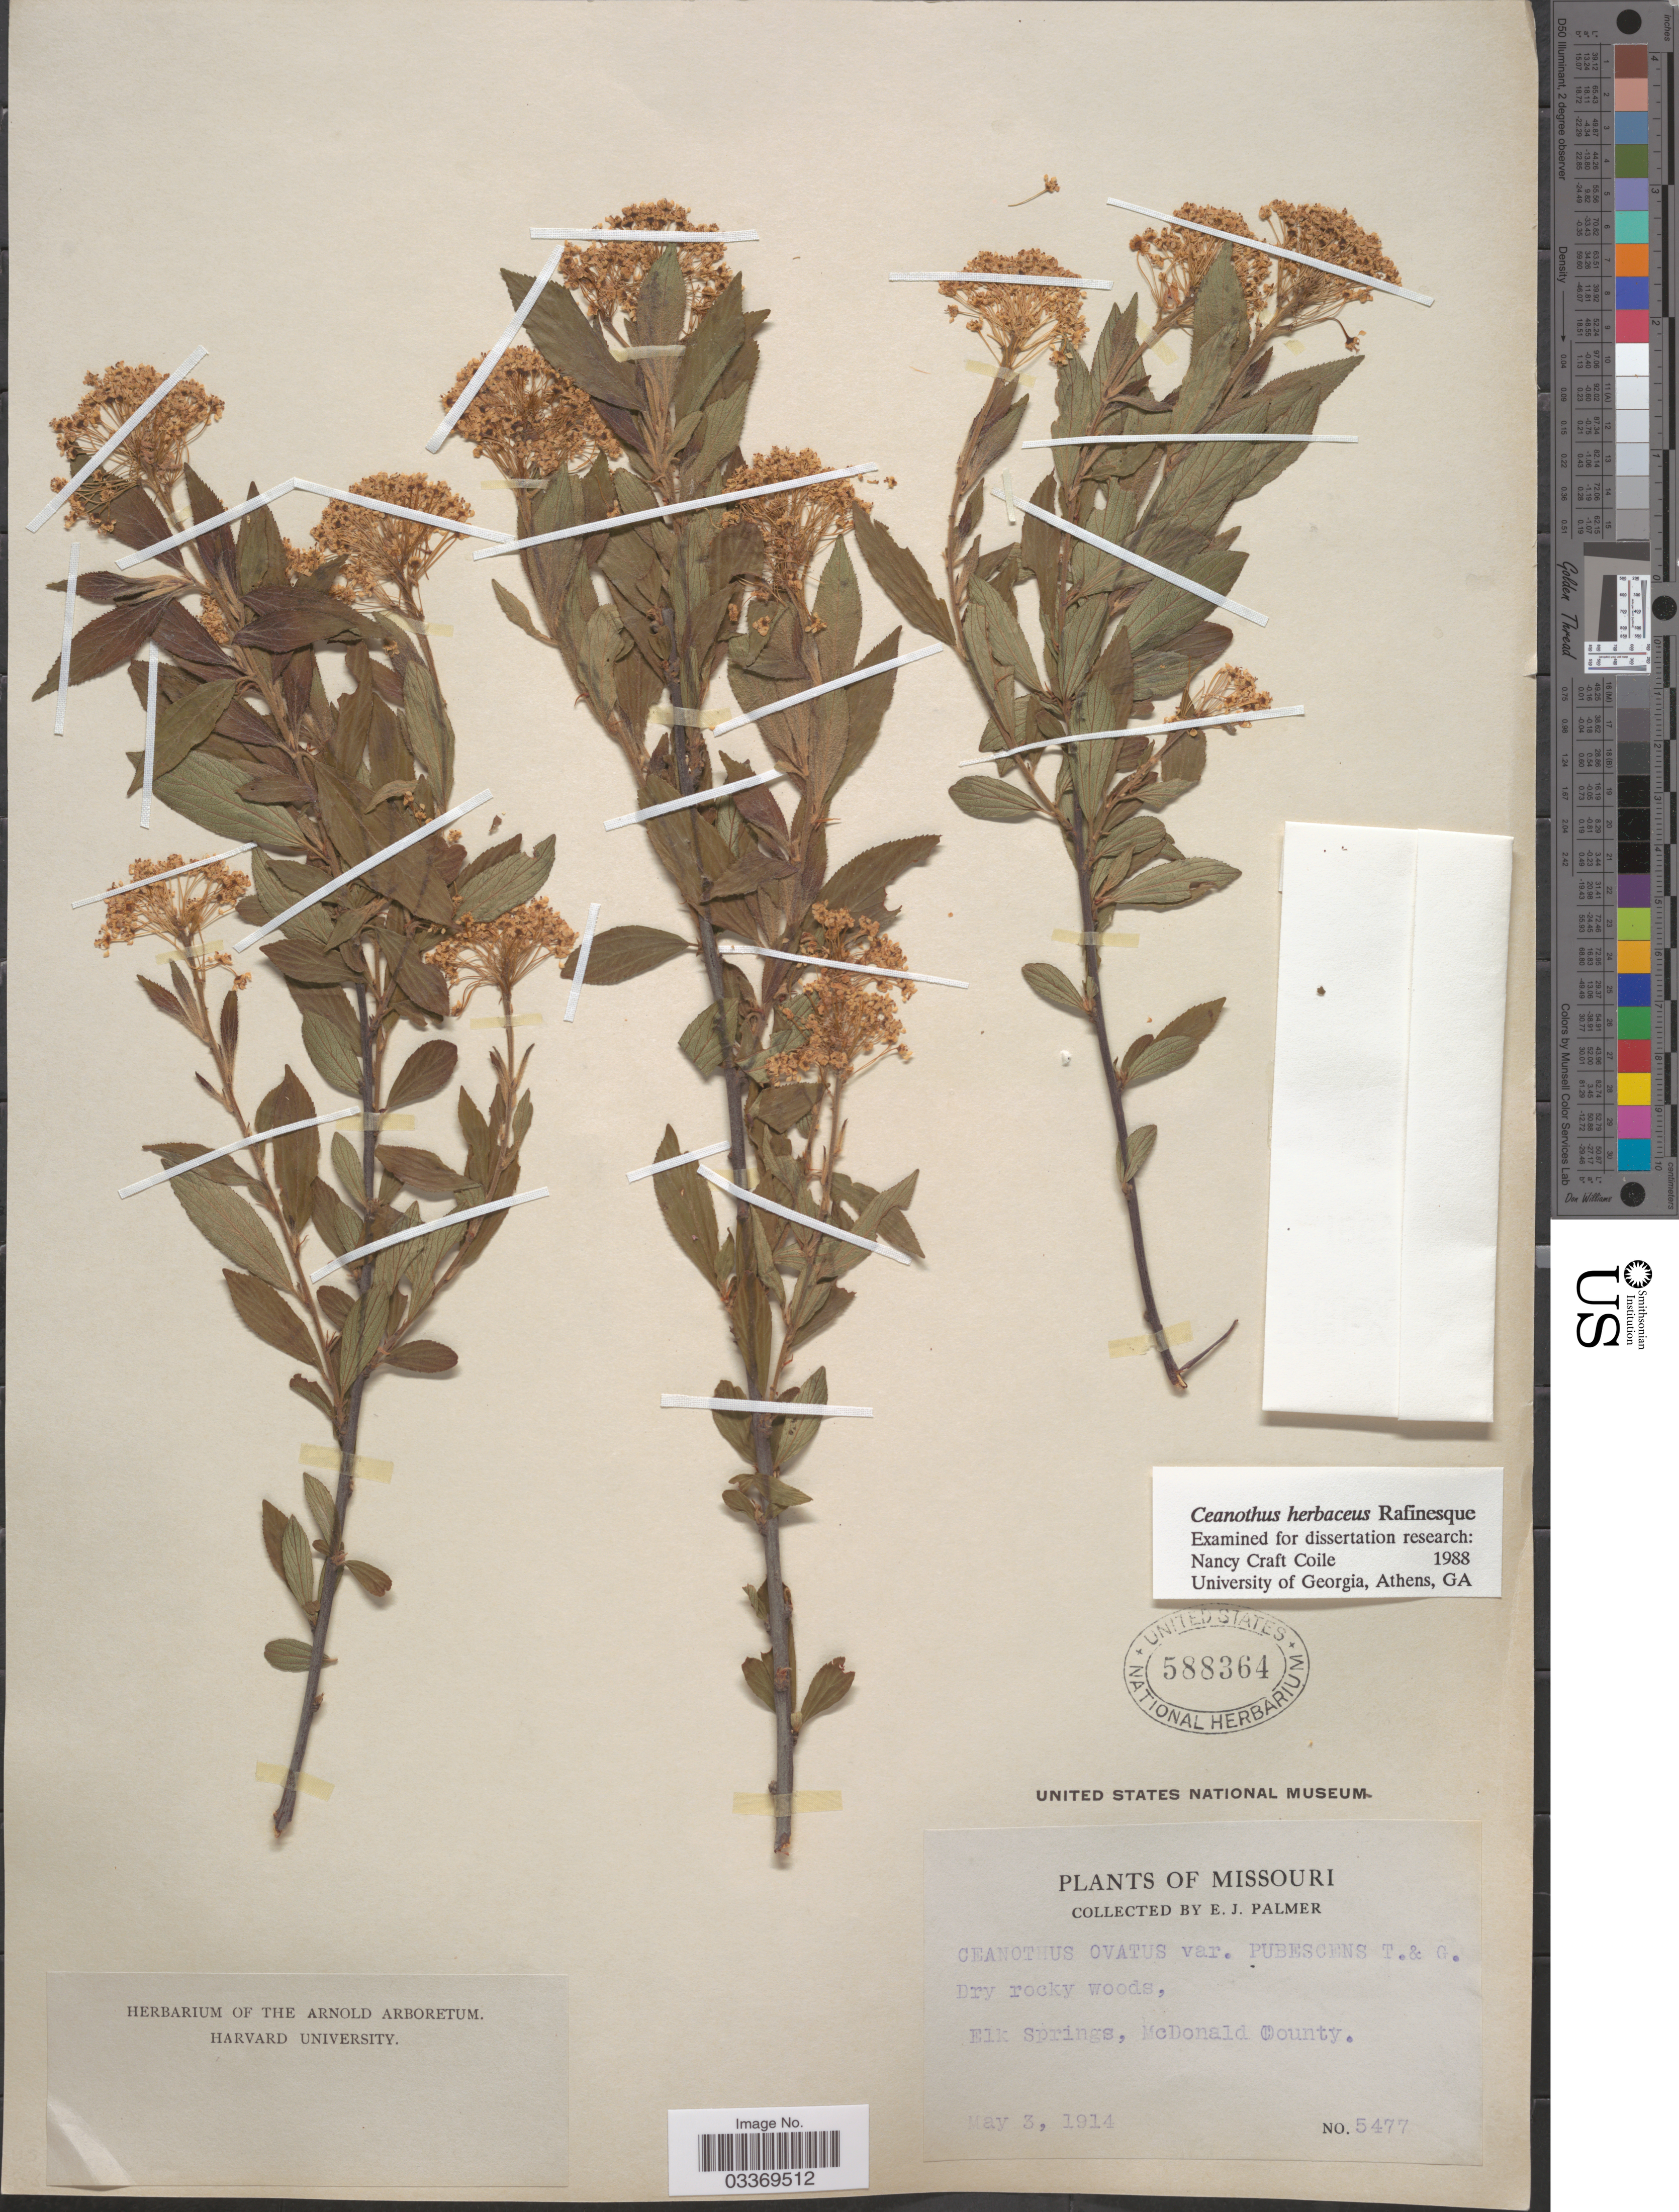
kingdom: Plantae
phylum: Tracheophyta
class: Magnoliopsida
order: Rosales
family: Rhamnaceae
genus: Ceanothus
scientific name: Ceanothus ovatus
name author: Desf.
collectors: E. J. Palmer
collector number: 5477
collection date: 1914-05-03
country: United States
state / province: Missouri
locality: Elk Springs, McDonald County.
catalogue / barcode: US 588364